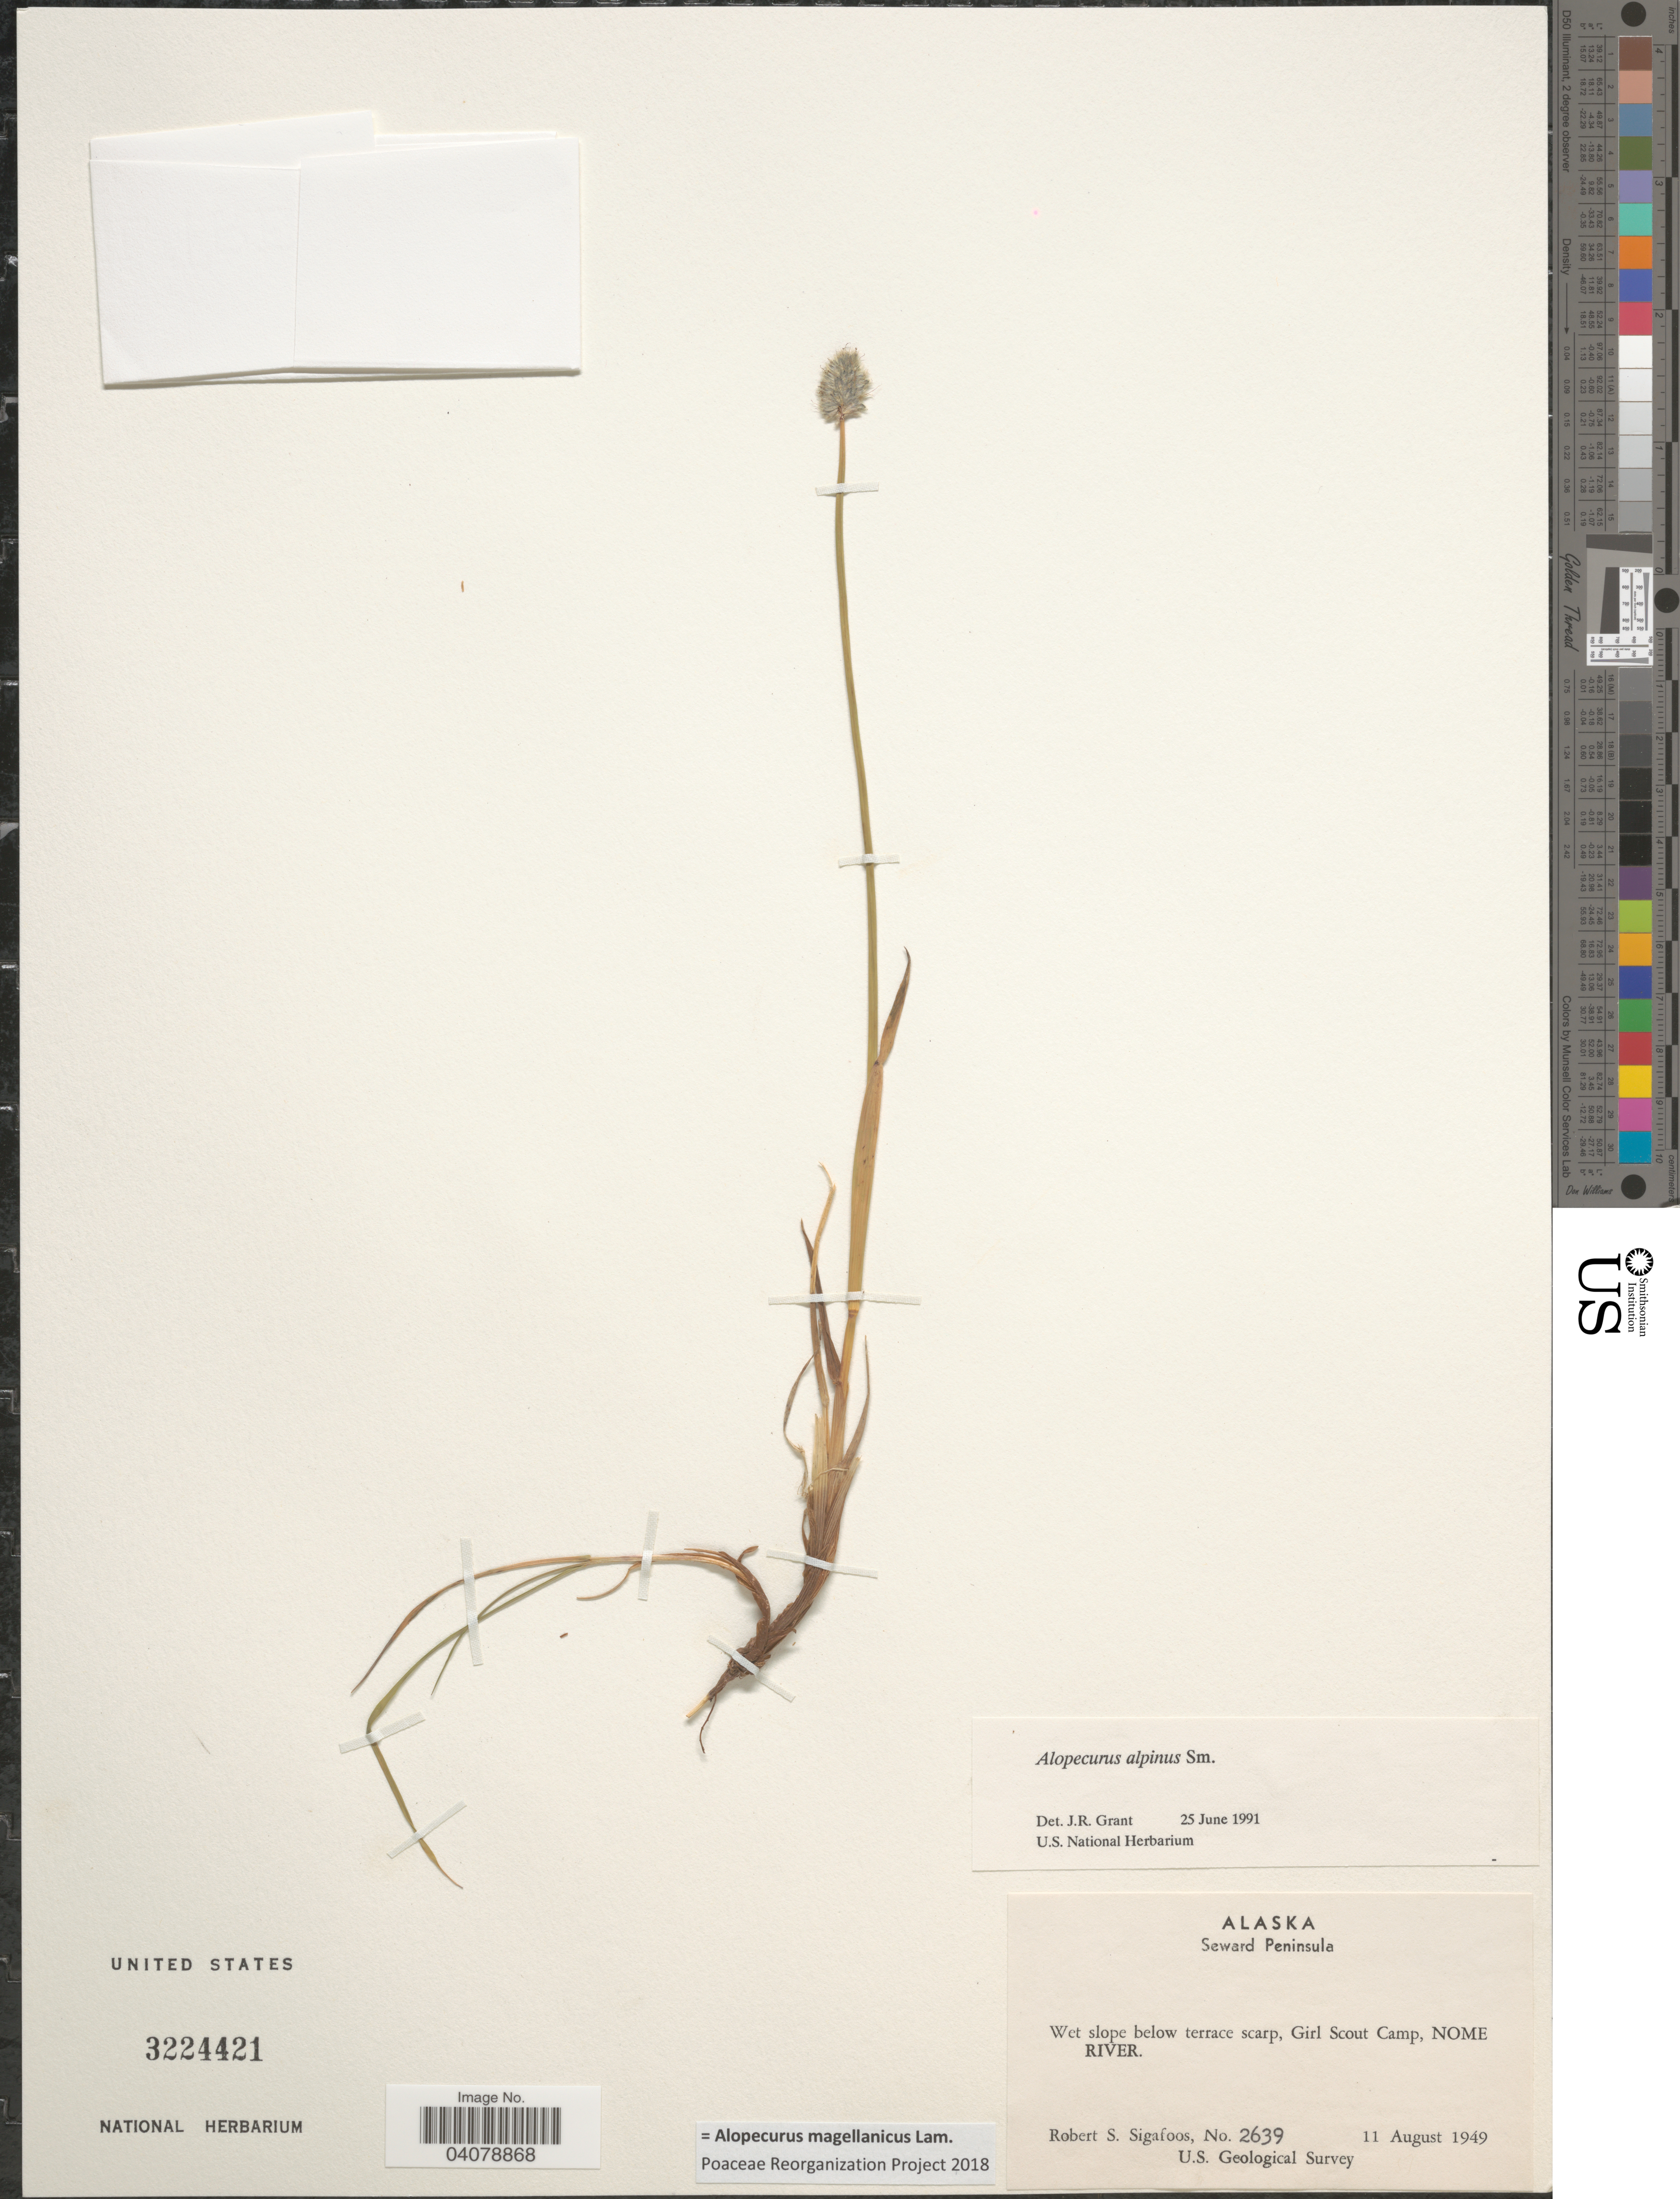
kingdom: Plantae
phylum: Tracheophyta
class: Liliopsida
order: Poales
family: Poaceae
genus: Alopecurus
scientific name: Alopecurus magellanicus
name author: Lam.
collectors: R. Sigafoos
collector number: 2639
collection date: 1949-08-11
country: United States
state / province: Alaska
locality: Seward Peninsula. Wet slope below terrace scarp, Girl Scout Camp, Nome River. U.S. Geological Survey.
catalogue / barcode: US 3224421